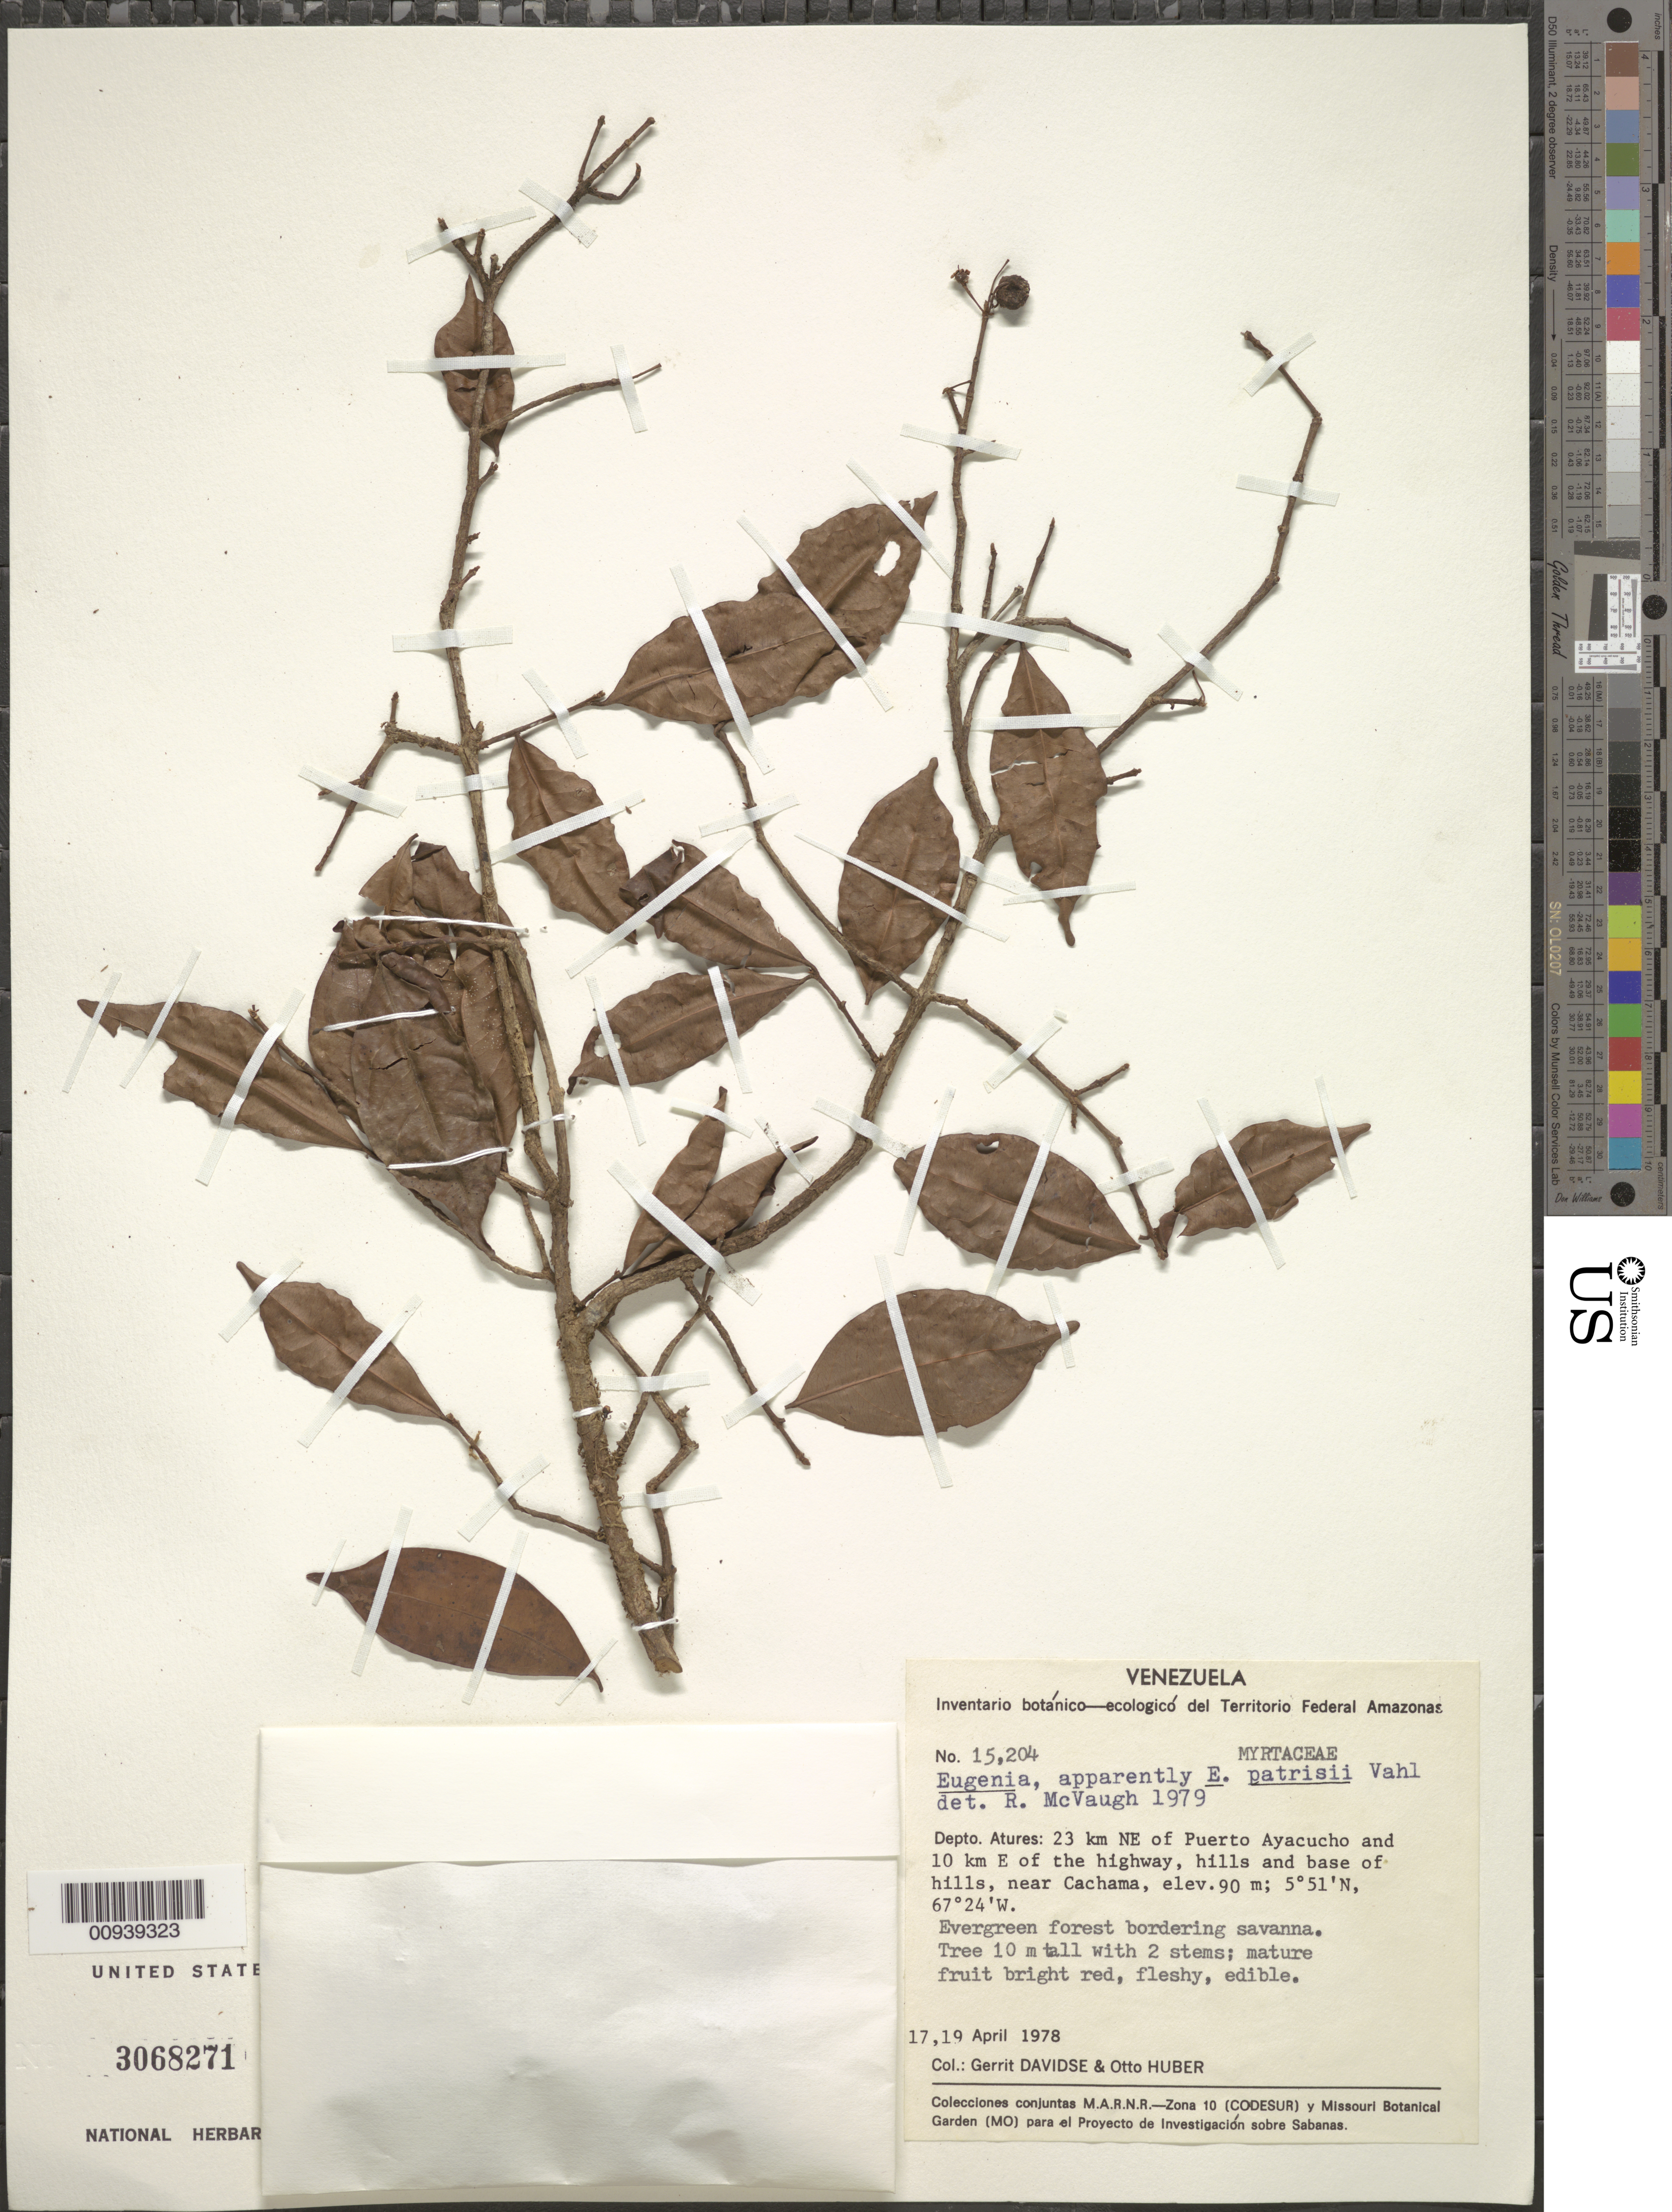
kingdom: Plantae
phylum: Tracheophyta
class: Magnoliopsida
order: Myrtales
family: Myrtaceae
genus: Eugenia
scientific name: Eugenia patrisii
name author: Vahl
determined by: McVaugh, R.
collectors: G. Davidse & O. Huber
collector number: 15204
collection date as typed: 17-Apr-78 and 19-Apr-78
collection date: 1978-04-17,1978-04-19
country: Venezuela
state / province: Amazonas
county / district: Atures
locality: Puerto Ayacucho, 23 km NE of, 10 km E of highway to El Burro, near Cachama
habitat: Evergreen forest bordering savanna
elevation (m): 90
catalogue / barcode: US 3068271